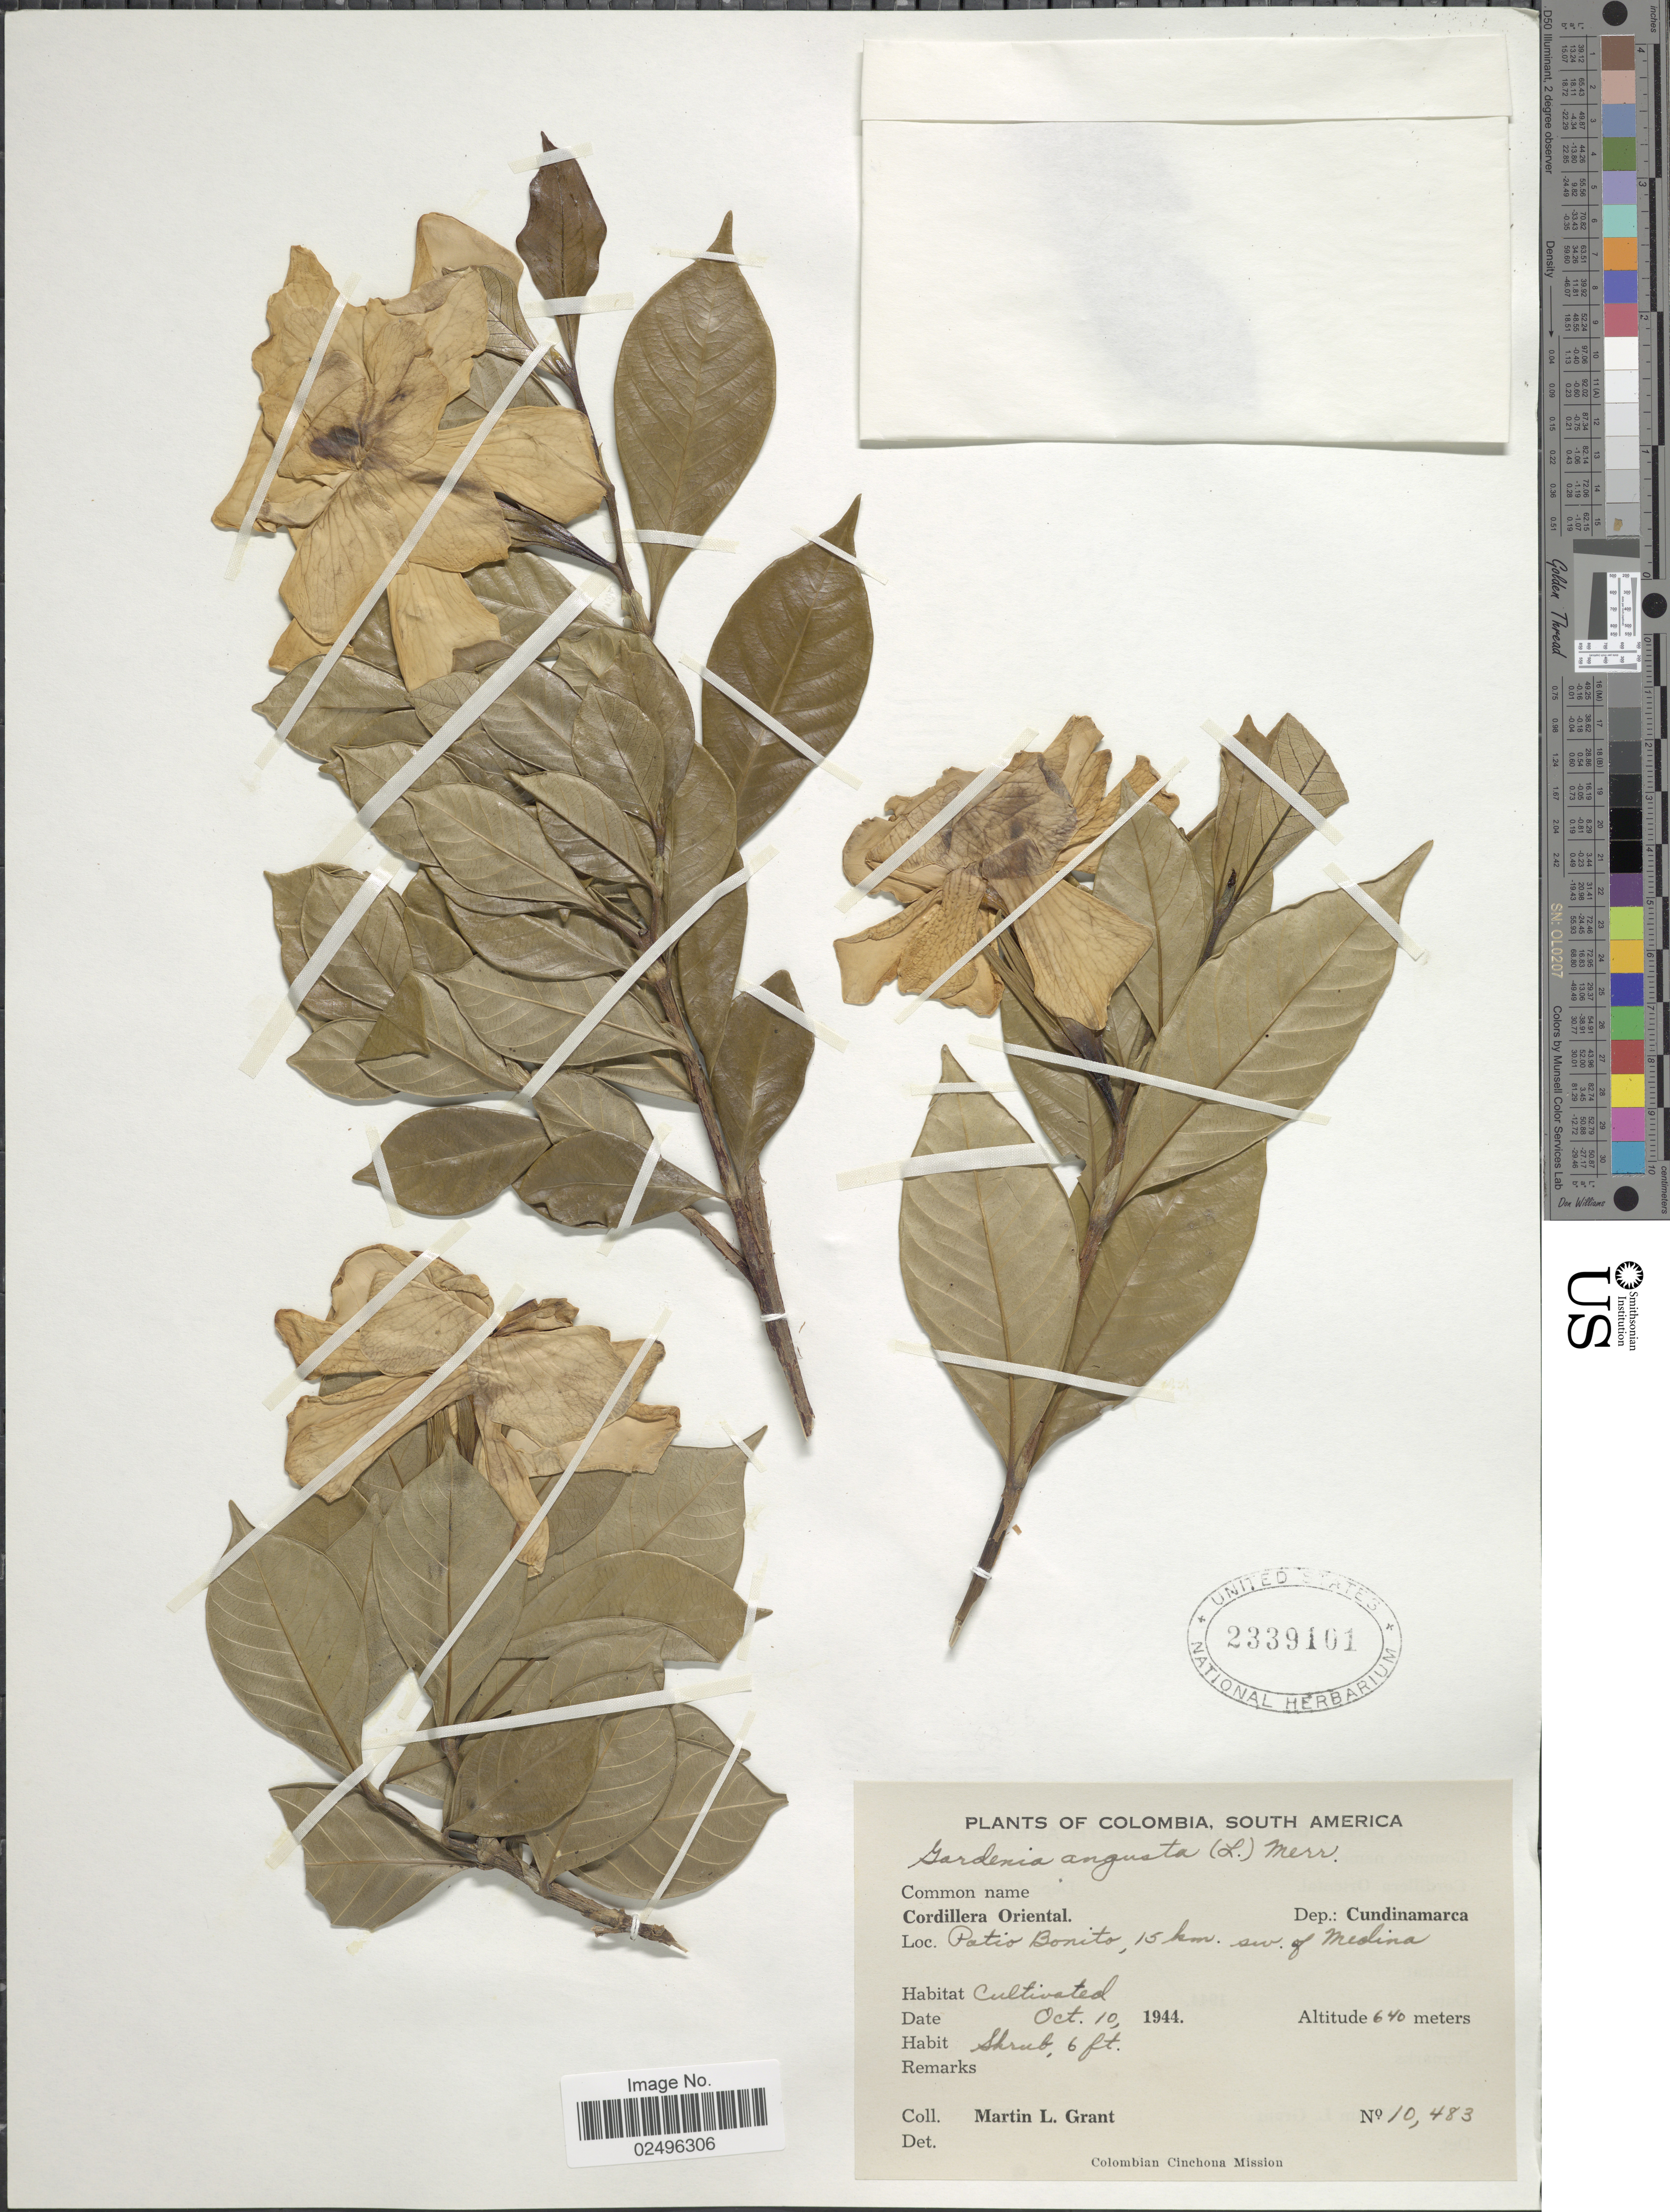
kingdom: Plantae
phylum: Tracheophyta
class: Magnoliopsida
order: Gentianales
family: Rubiaceae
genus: Gardenia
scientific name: Gardenia augusta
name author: (L.) Merr.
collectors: M. L. Grant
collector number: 10483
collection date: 1944-10-10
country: Colombia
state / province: Cundinamarca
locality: Cordillera Oriental. Patio Bonito, 15 km. Sw of Medina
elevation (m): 640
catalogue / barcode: US 2339101